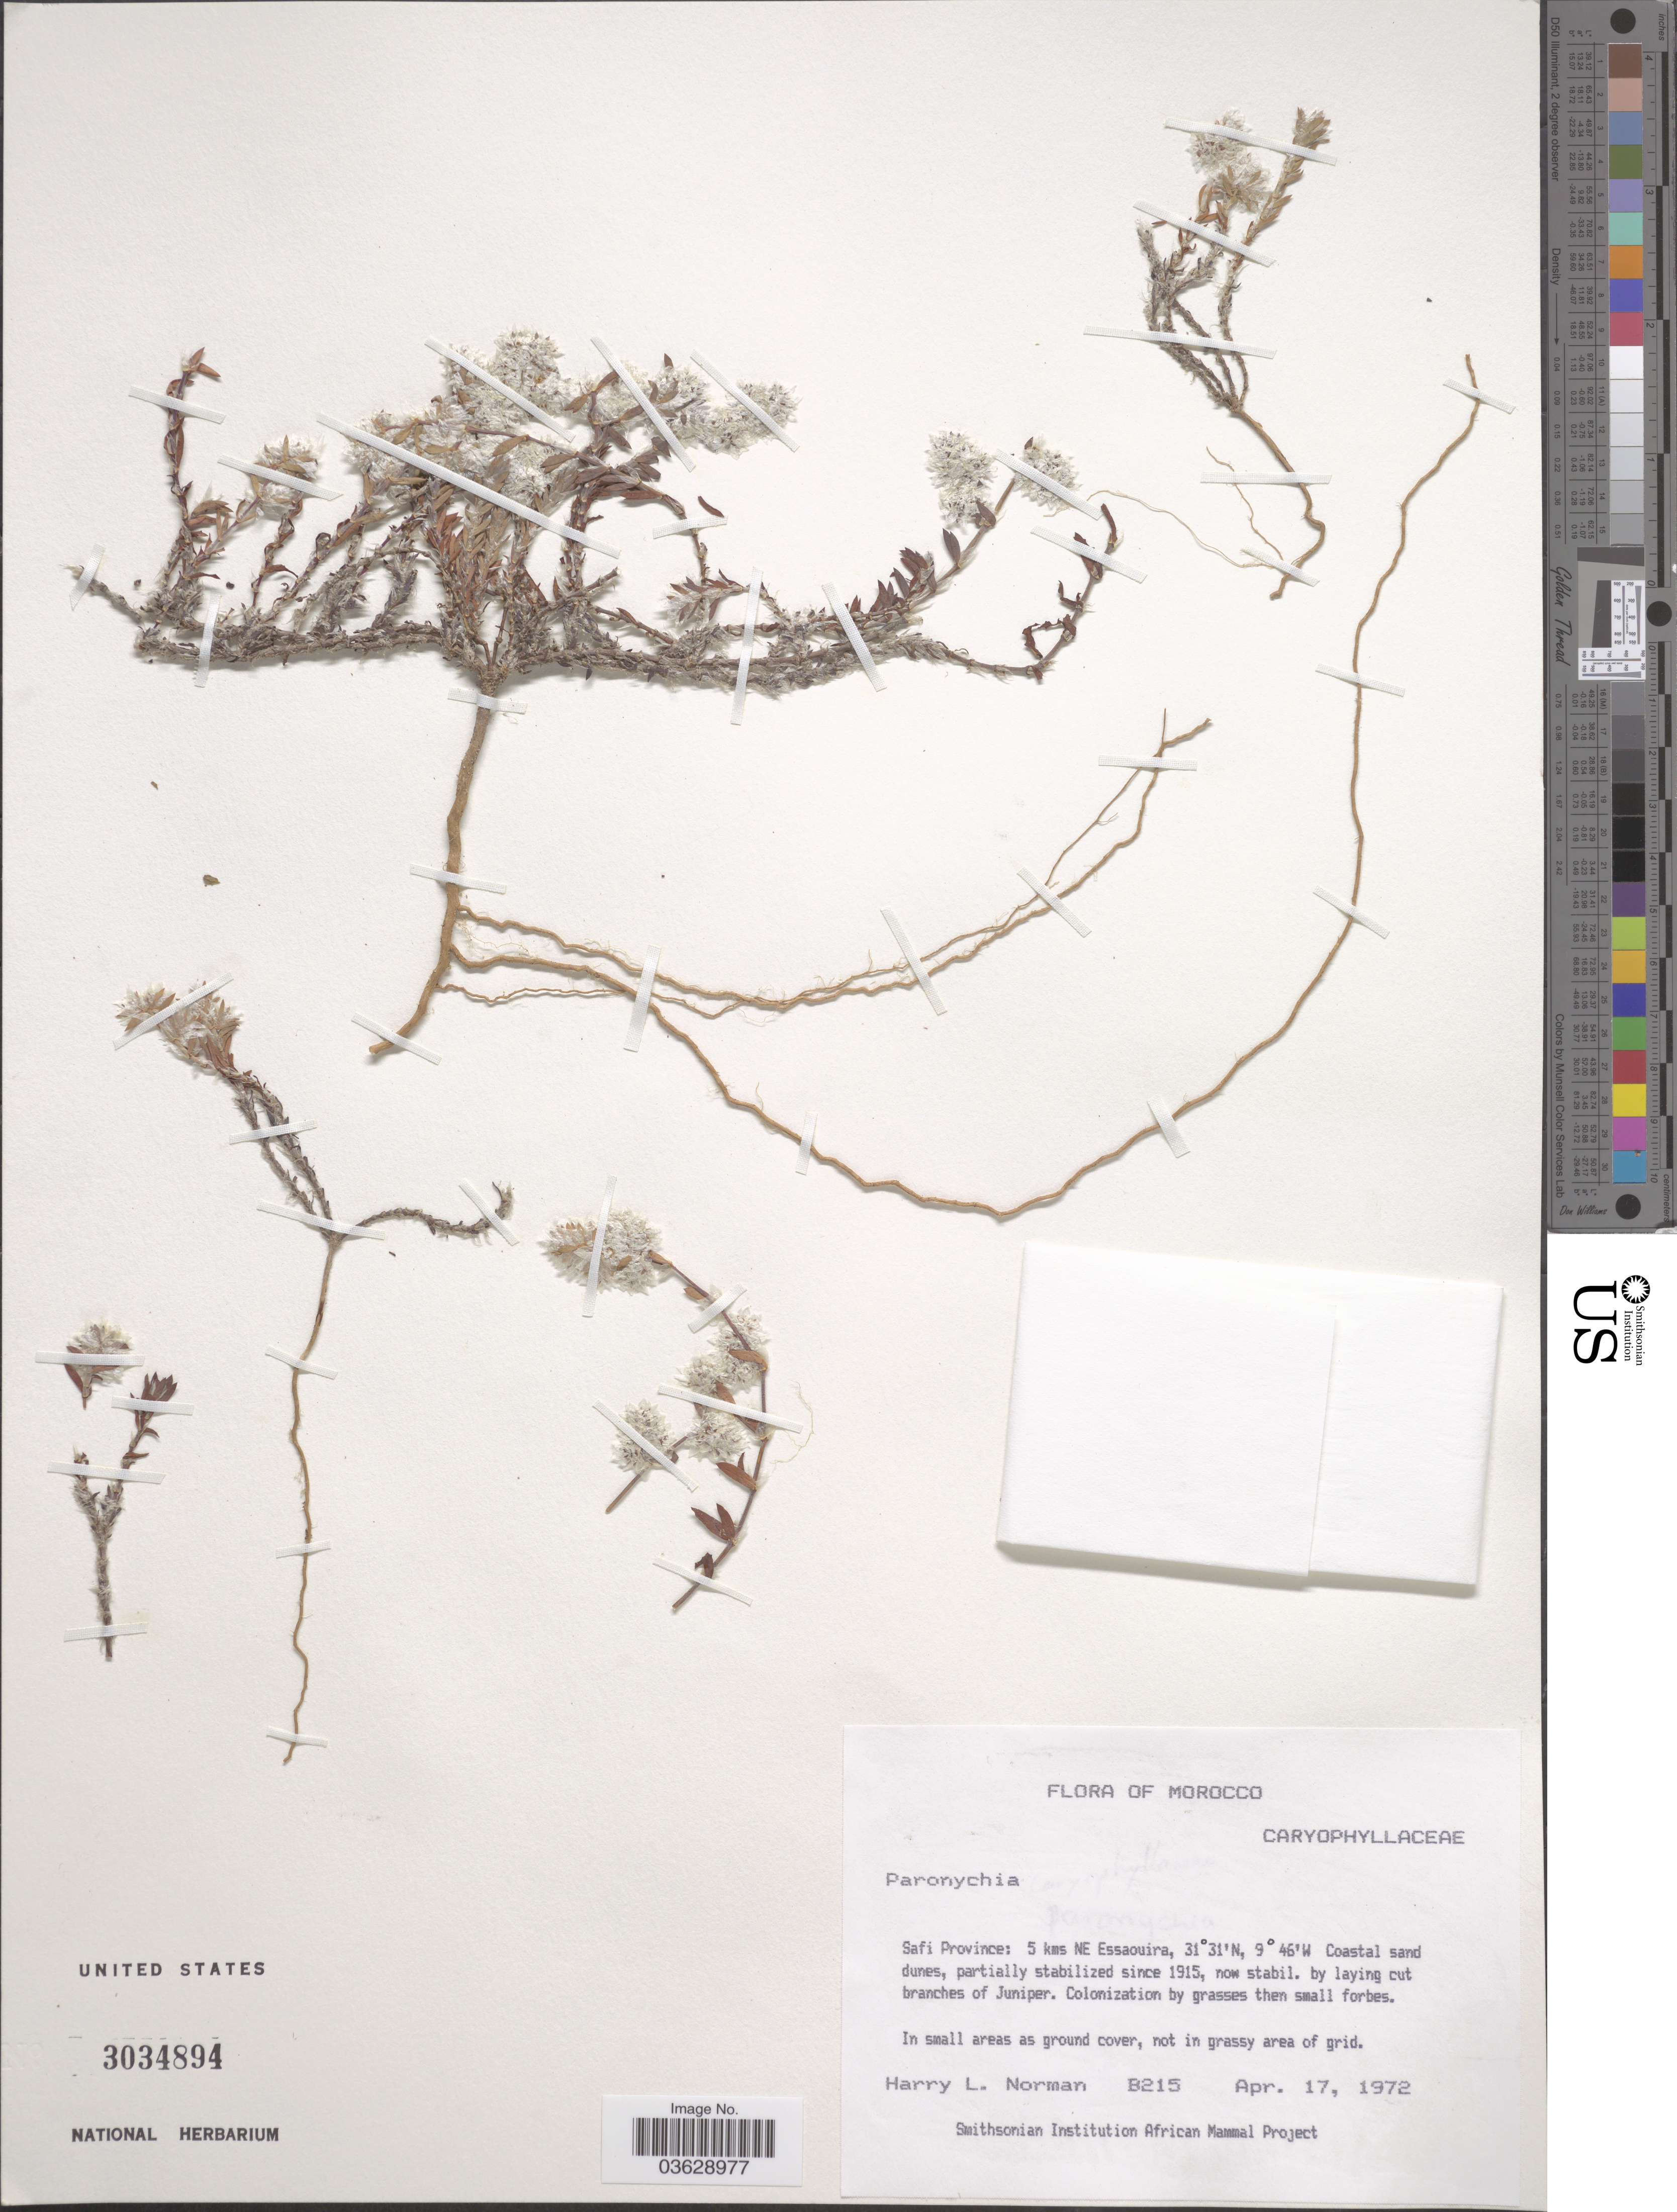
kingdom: Plantae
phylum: Tracheophyta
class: Magnoliopsida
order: Caryophyllales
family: Caryophyllaceae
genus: Paronychia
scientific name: Paronychia argentea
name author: Lam.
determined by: Strong, Mark T., (BOT), Smithsonian Institution - National Museum of Natural History (UNITED STATES)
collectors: Norman, H.L.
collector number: B215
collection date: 1972-04-17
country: Morocco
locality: Safi Province; 5 kms NE Essaouira.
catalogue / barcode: US 3034894